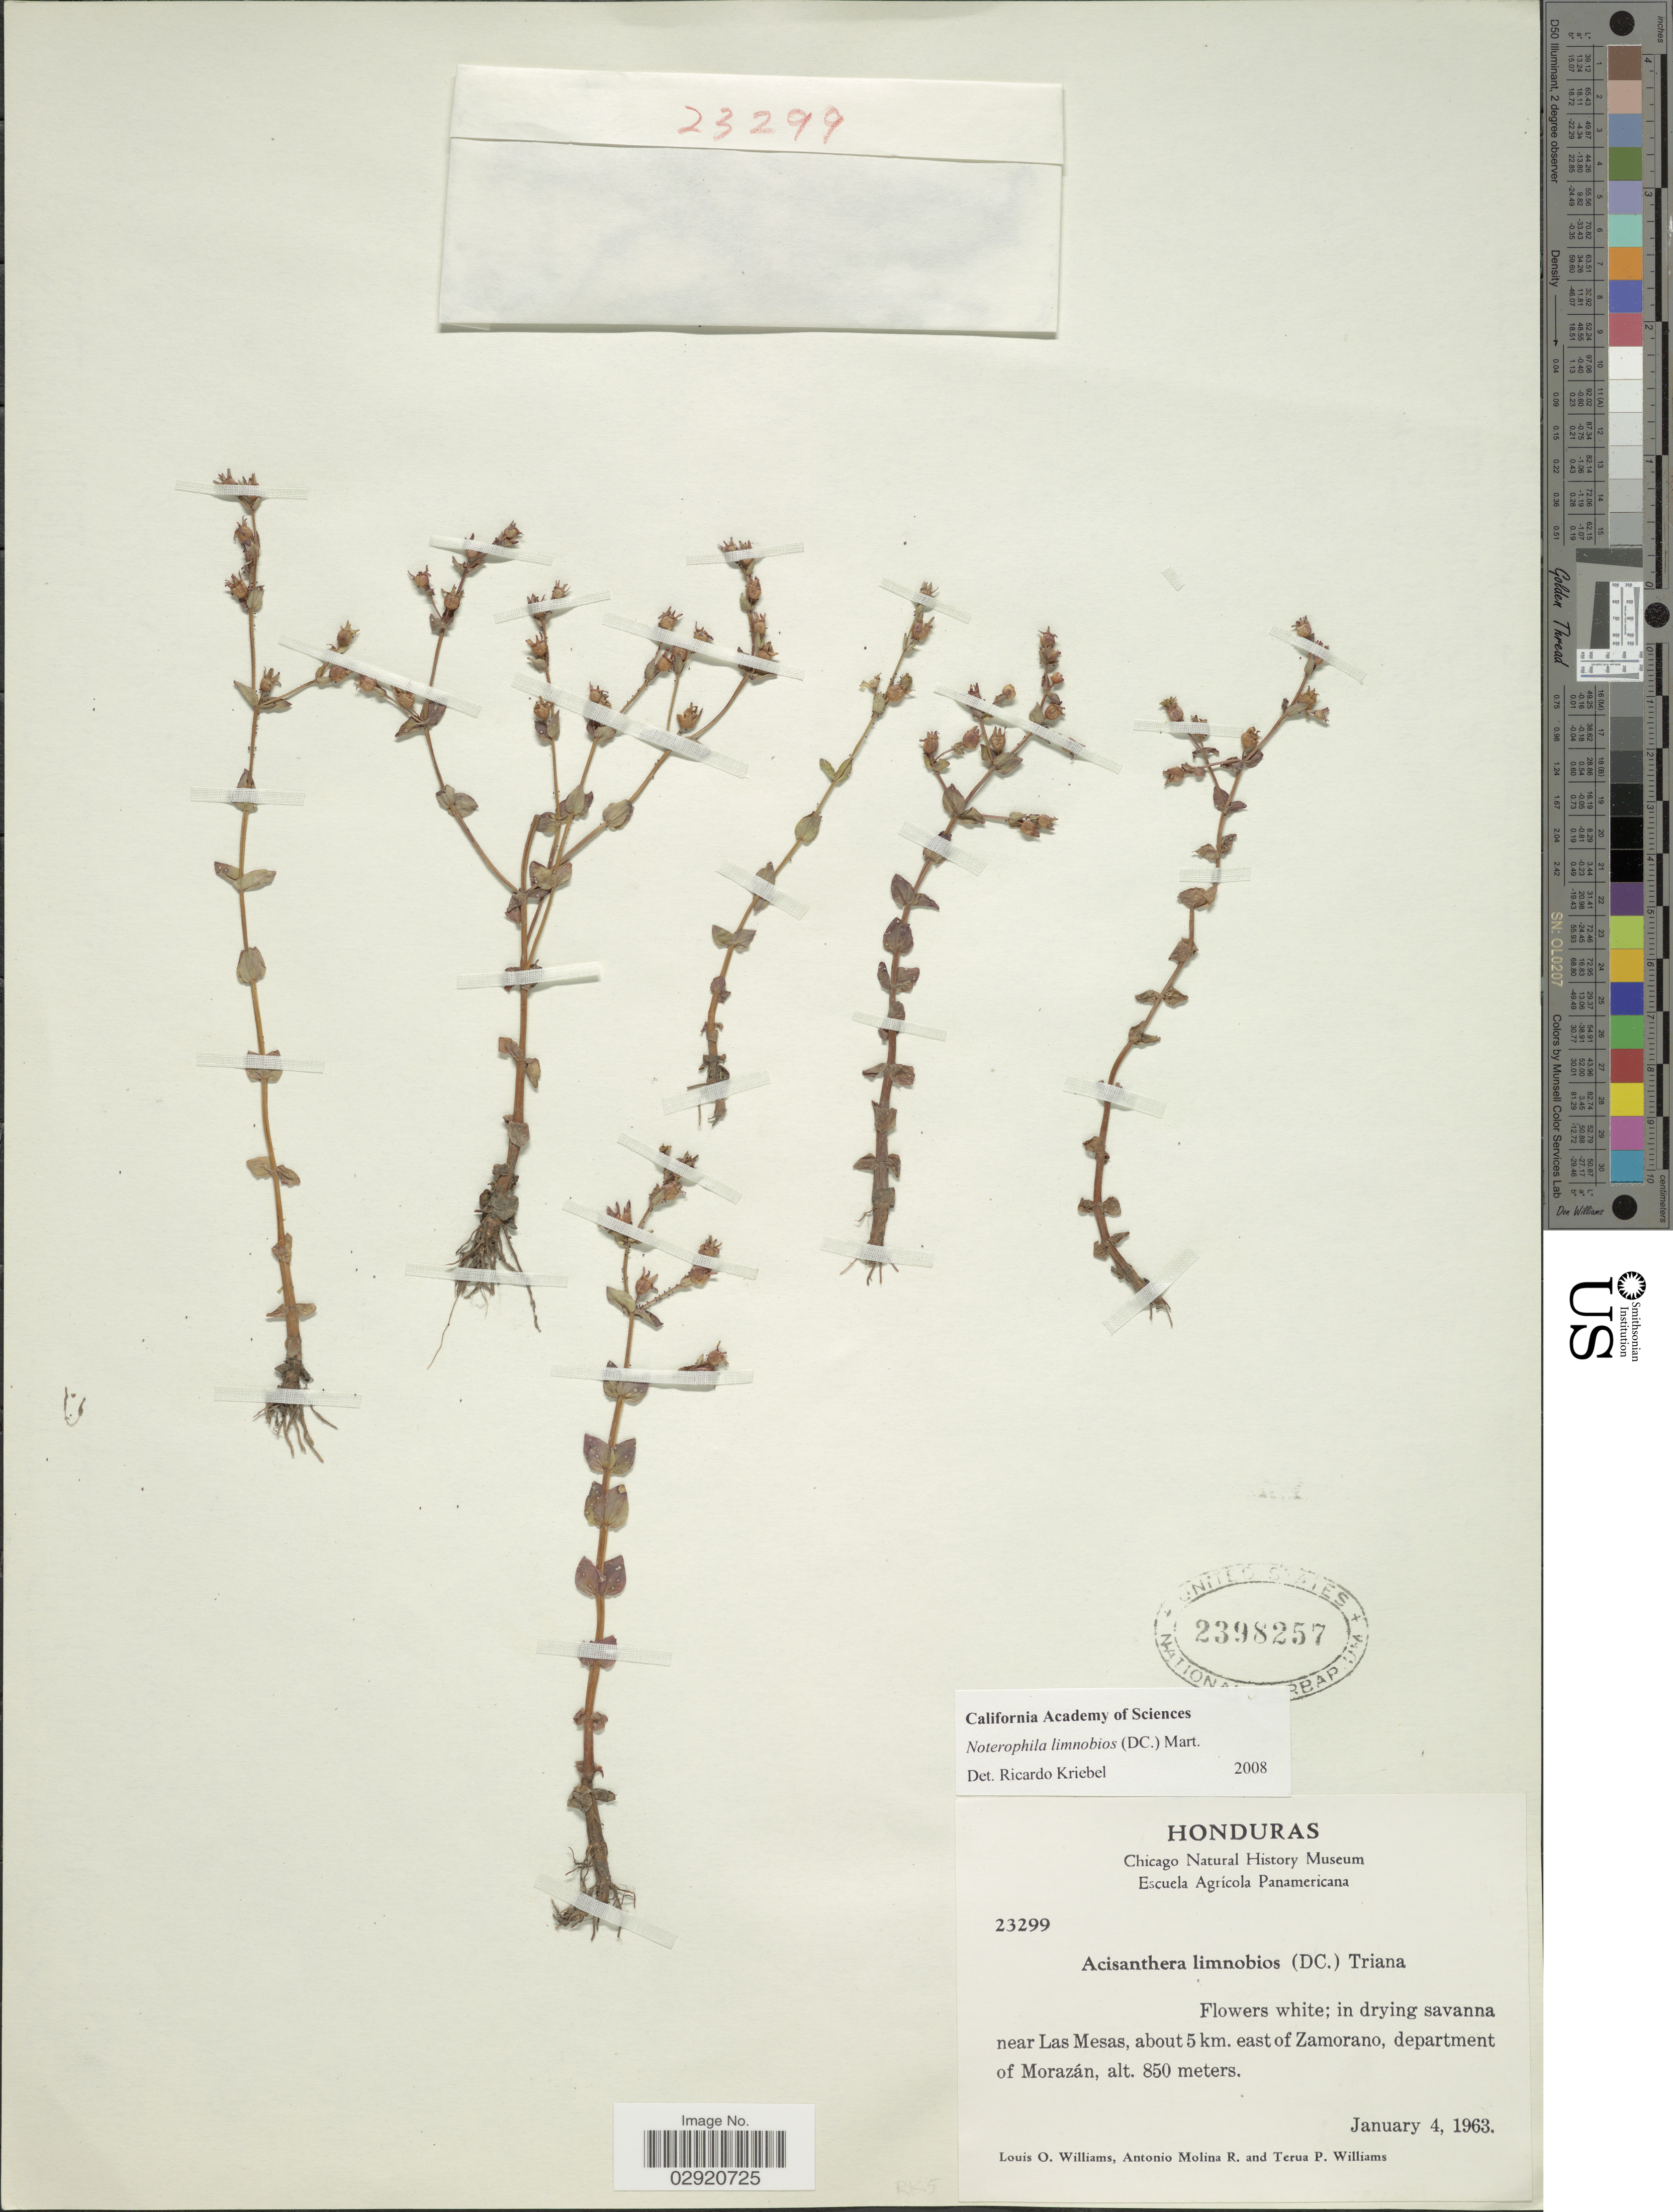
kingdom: Plantae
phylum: Tracheophyta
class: Magnoliopsida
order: Myrtales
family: Melastomataceae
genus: Noterophila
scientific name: Noterophila limnobios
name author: (DC.) Mart.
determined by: Kriebel, R.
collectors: L. O. Williams, A. Molina R. & T. Williams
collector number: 23299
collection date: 1963-01-04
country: Honduras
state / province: Fco. Morazán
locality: Near Las Mesas, about 5 km. east of Zamorano, department of Morazán.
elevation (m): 850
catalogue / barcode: US 2398257